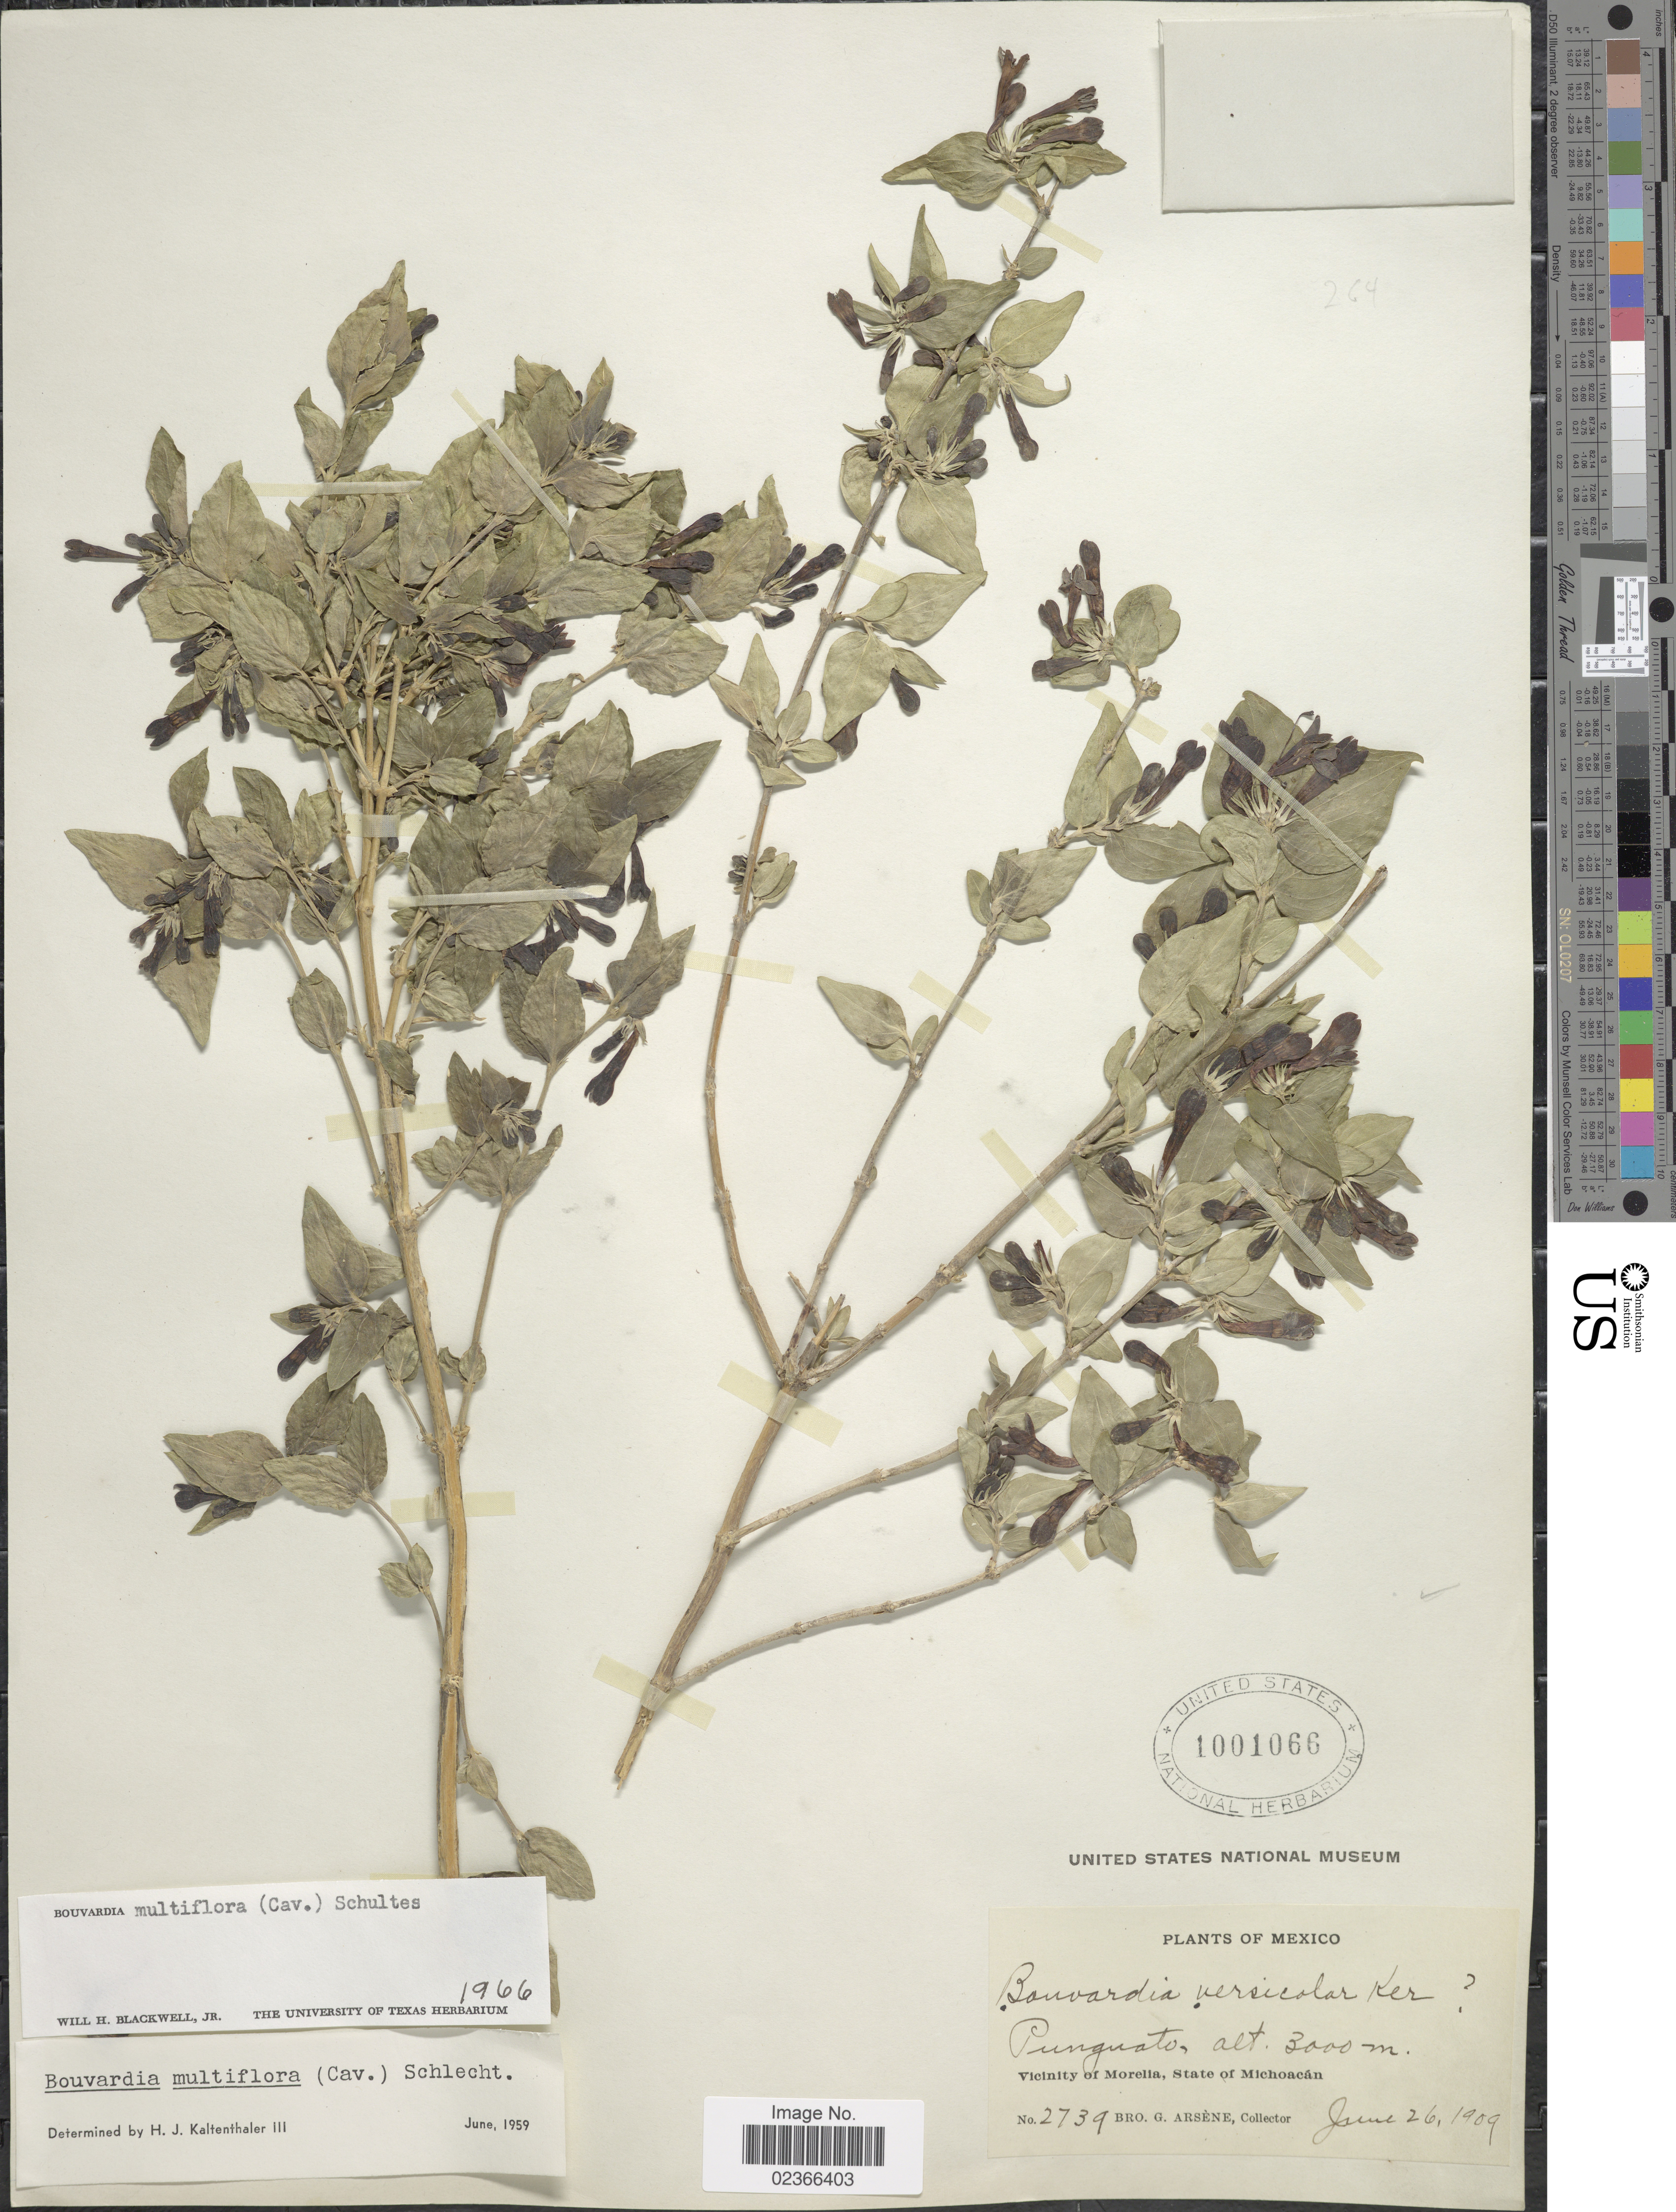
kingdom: Plantae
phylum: Tracheophyta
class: Magnoliopsida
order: Gentianales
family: Rubiaceae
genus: Bouvardia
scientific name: Bouvardia multiflora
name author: (Cav.) Schult.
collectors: Bro. G. Arsène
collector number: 2739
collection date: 1909-06-26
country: Mexico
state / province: Michoacán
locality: Punguato, Vicinity of Morelia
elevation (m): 3000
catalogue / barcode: US 1001066